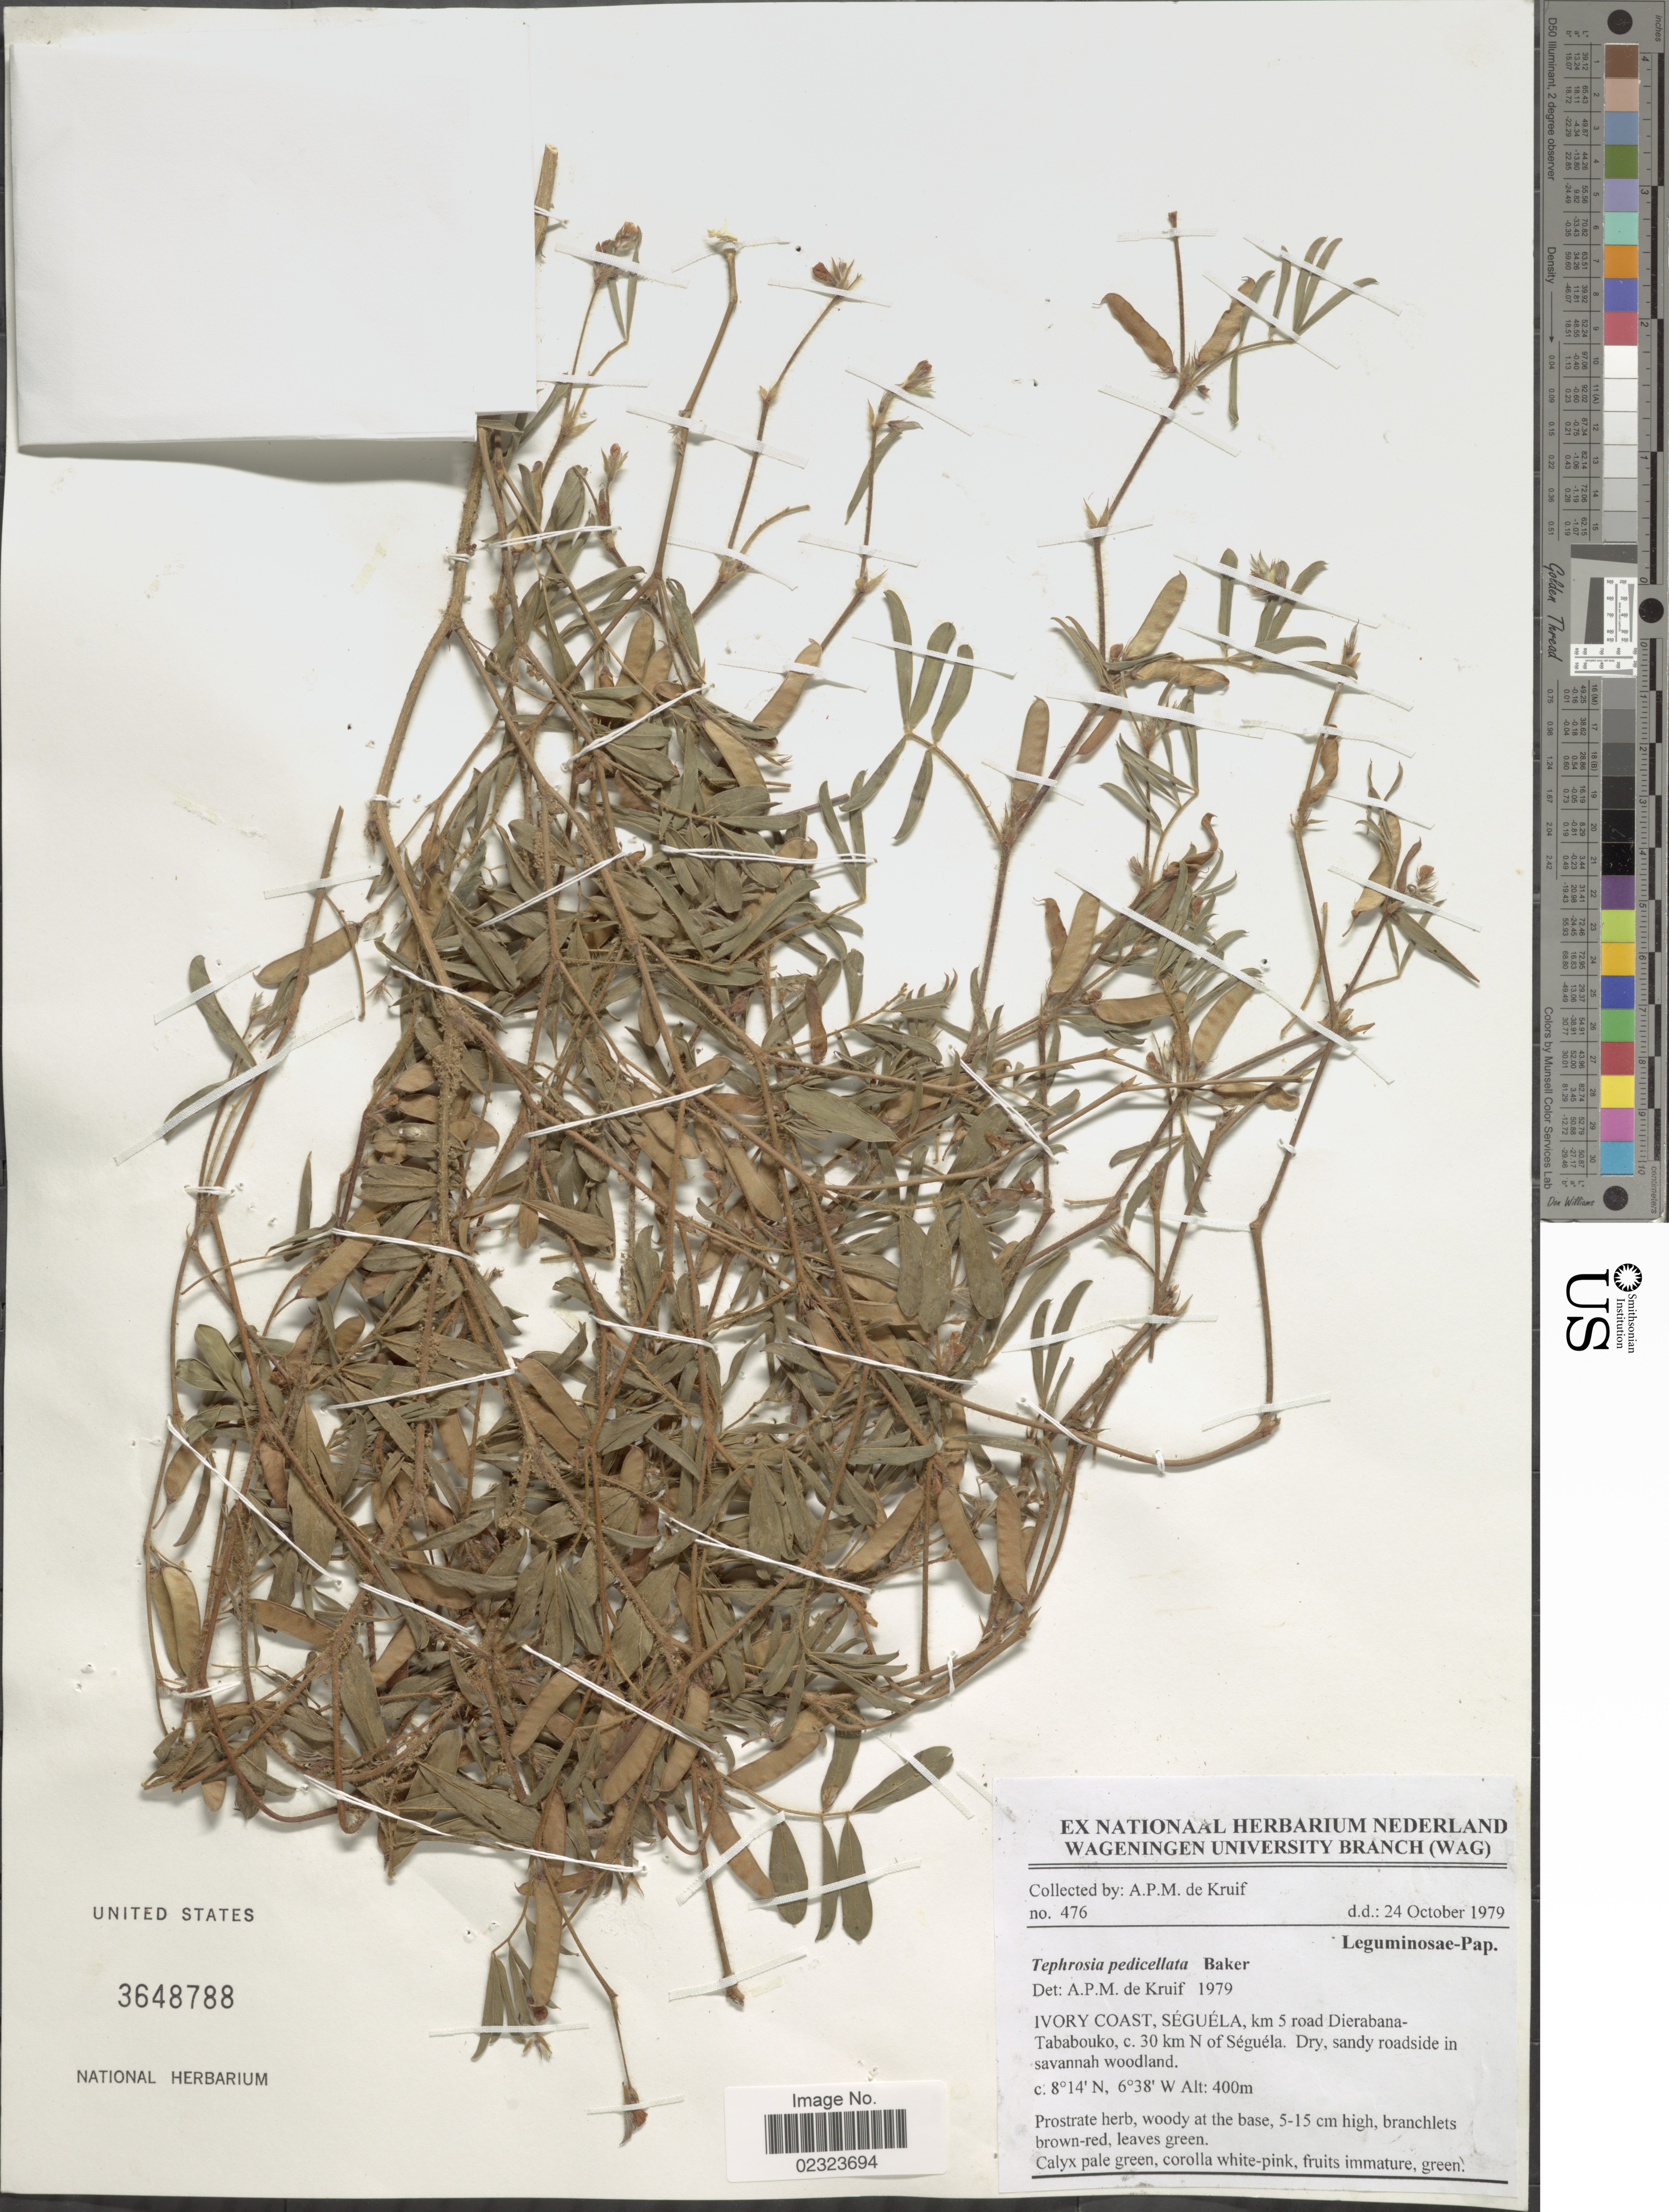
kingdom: Plantae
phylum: Tracheophyta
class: Magnoliopsida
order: Fabales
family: Fabaceae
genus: Tephrosia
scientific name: Tephrosia pedicellata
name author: Baker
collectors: A. P. de Kruif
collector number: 476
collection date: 1979-10-24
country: Ivory Coast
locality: Seguela, km 5 road Dierabana-Tababouko, c. 30 km N of Seguela, sandy roadside.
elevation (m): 400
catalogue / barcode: US 3648788